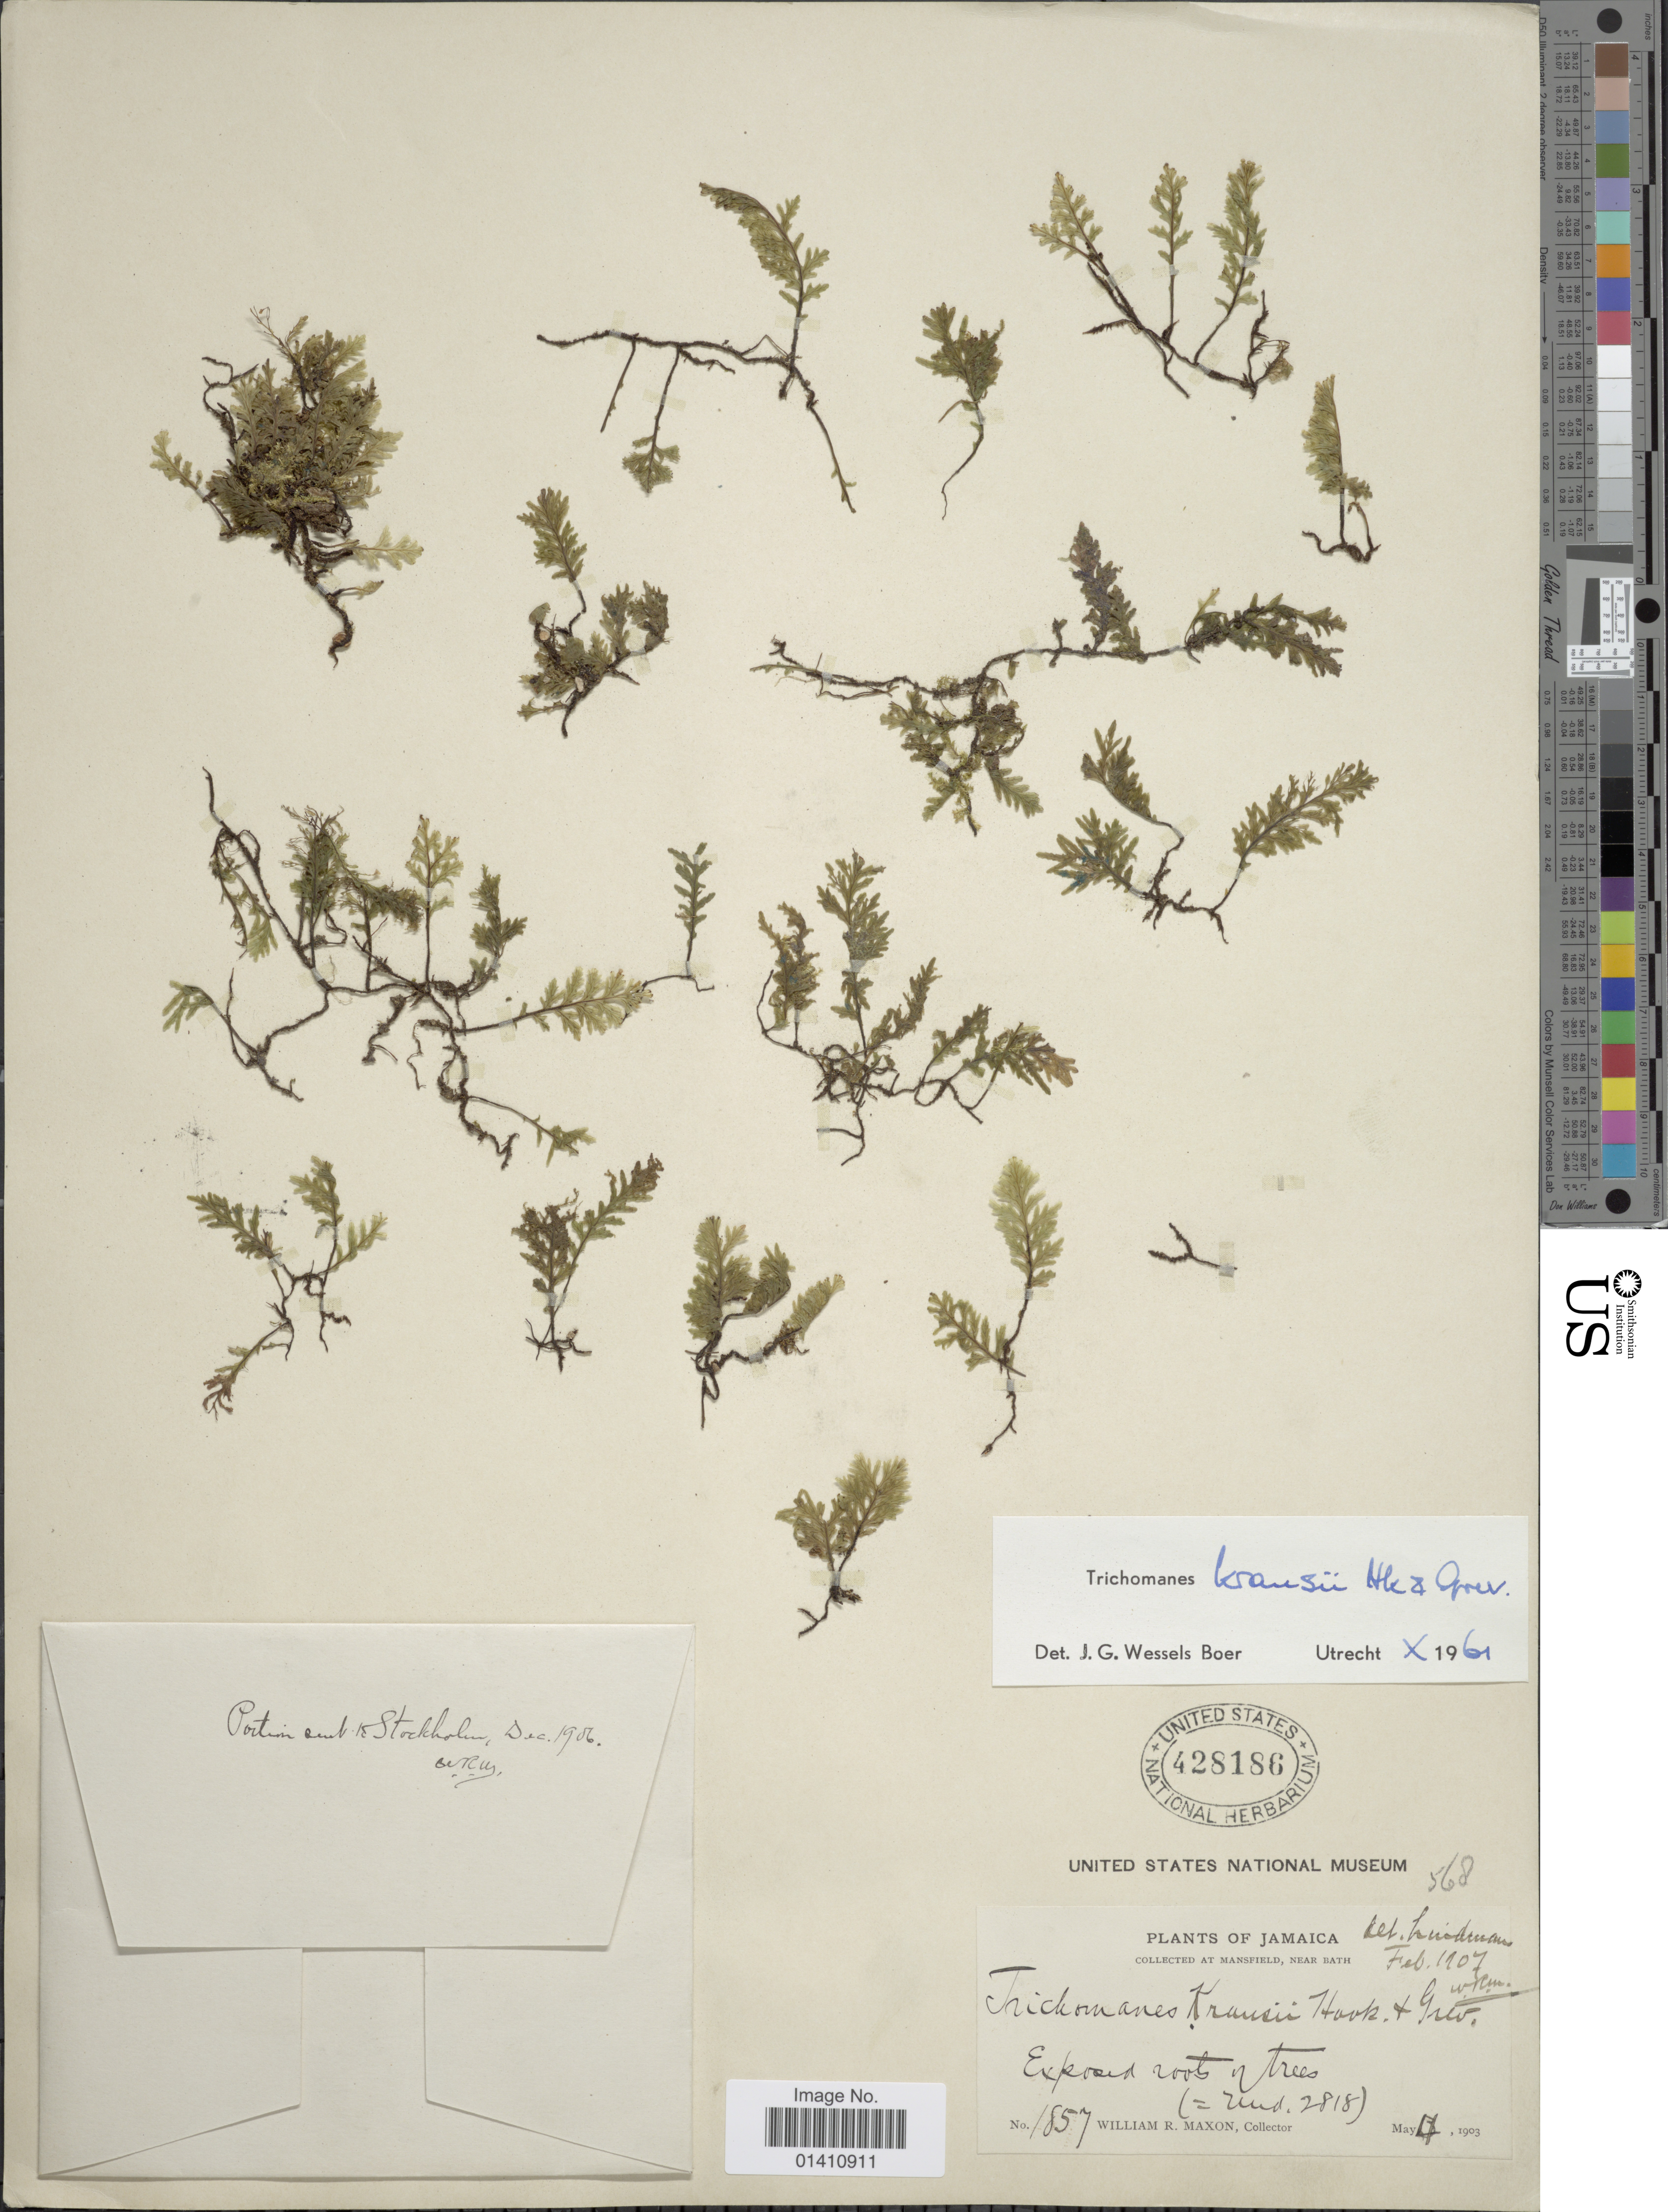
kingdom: Plantae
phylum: Tracheophyta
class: Polypodiopsida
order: Hymenophyllales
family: Hymenophyllaceae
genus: Didymoglossum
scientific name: Didymoglossum kraussii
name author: (Hook. & Grev.) C. Presl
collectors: W. R. Maxon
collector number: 1857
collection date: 1903-05-04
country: Jamaica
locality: At Mansfield, near bath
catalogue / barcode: US 428186